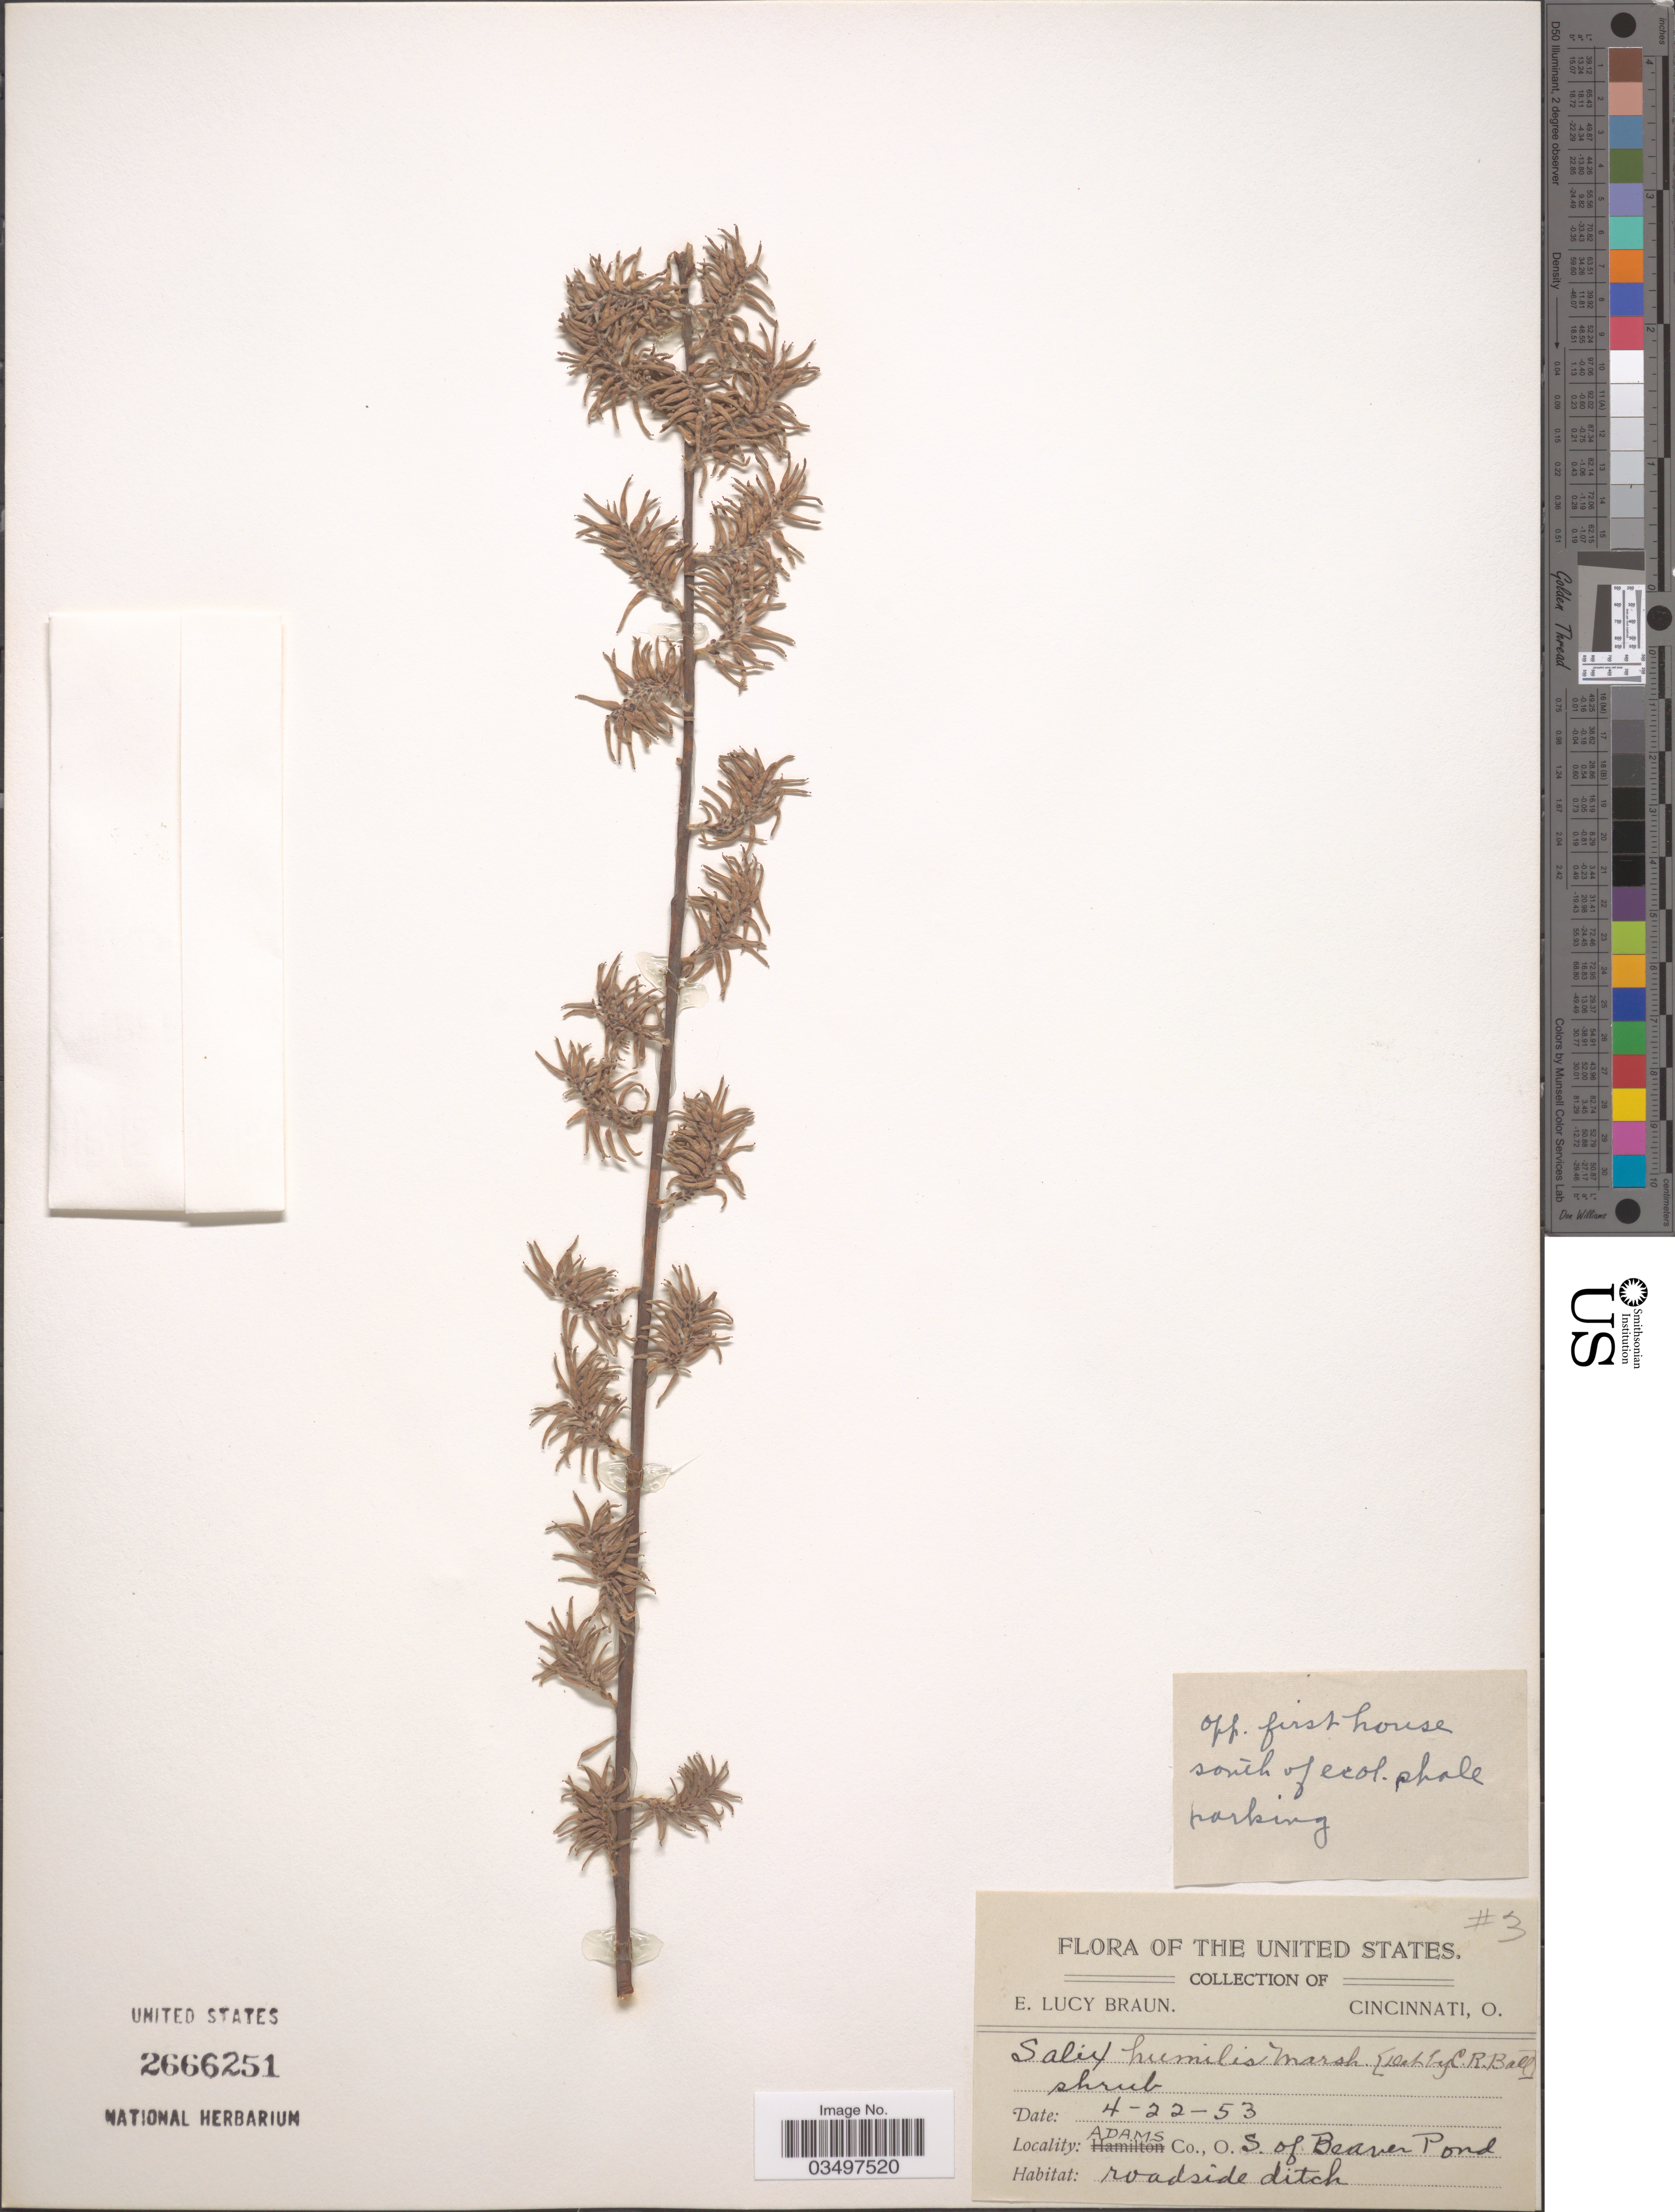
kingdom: Plantae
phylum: Tracheophyta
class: Magnoliopsida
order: Malpighiales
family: Salicaceae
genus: Salix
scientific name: Salix humilis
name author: Marshall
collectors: E. L. Braun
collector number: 3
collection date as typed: Transcribed d/m/y: 22/4/53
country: United States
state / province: Ohio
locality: Adams Co. S. of Beaver Pond.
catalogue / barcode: US 2666251